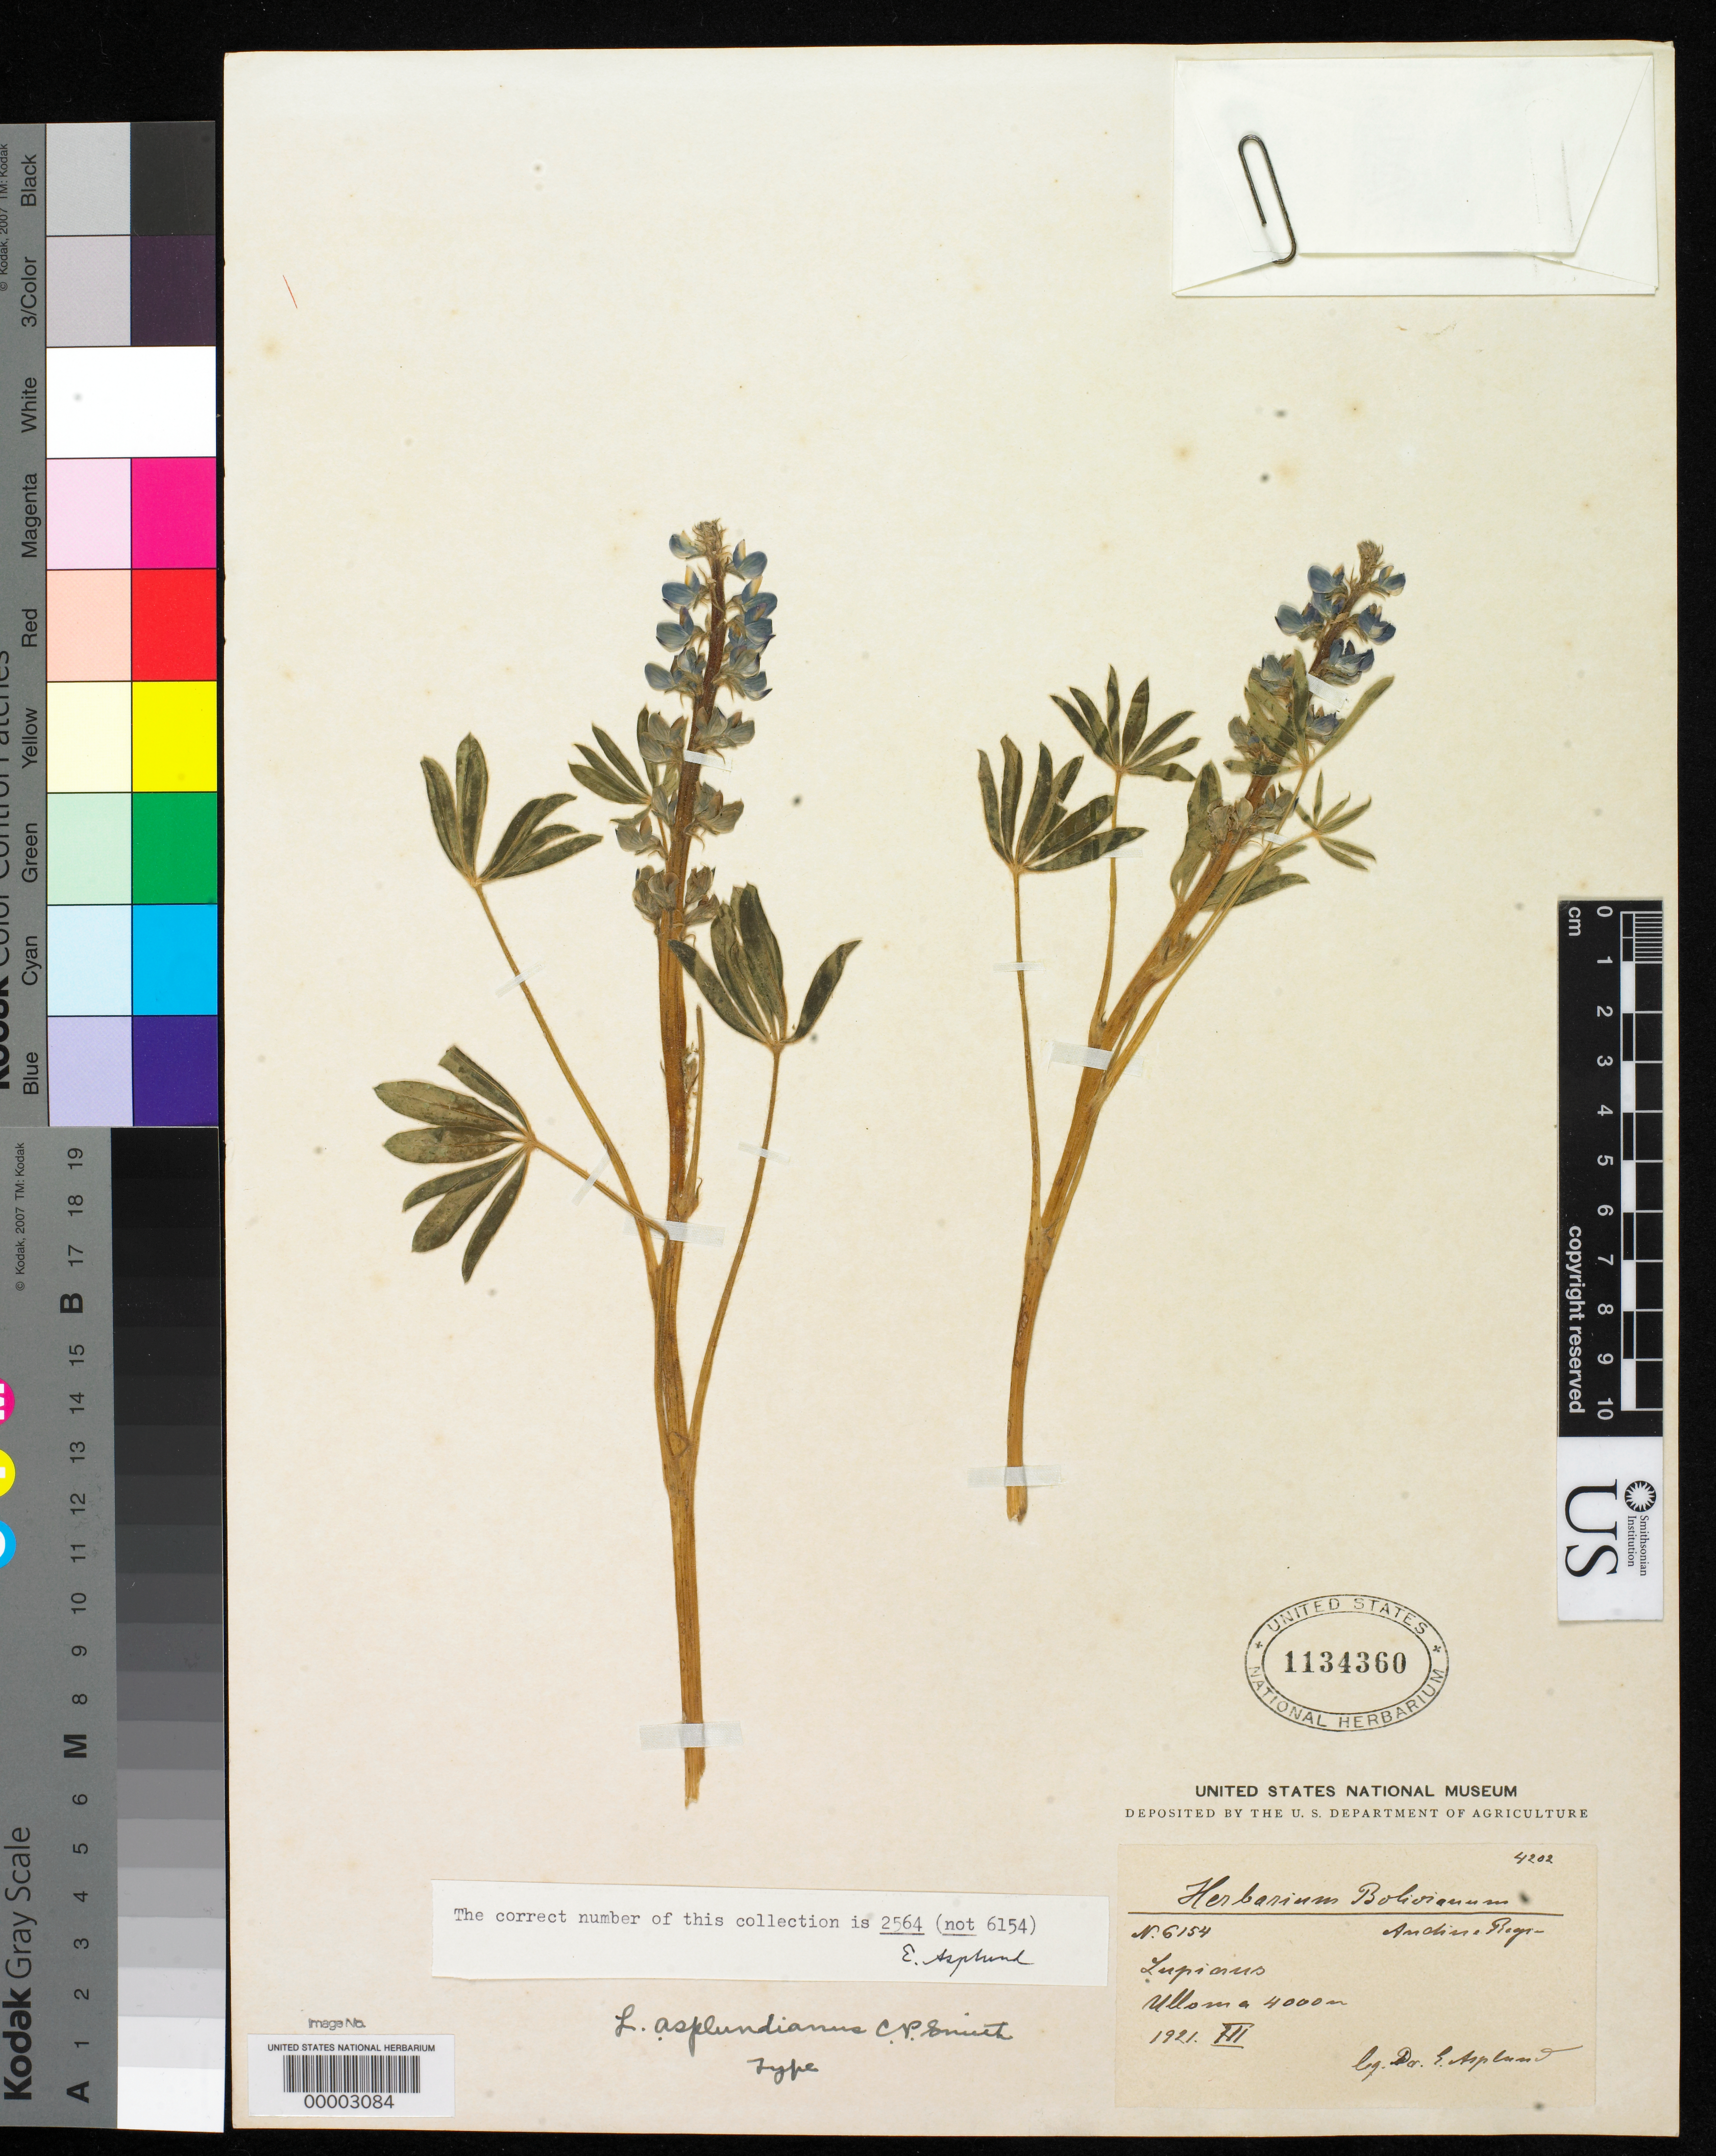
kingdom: Plantae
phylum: Tracheophyta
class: Magnoliopsida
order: Fabales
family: Fabaceae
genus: Lupinus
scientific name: Lupinus asplundianus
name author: C.P. Sm.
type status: Holotype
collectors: E. Asplund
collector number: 6154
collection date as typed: Mar 1921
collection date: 1921-03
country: Bolivia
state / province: La Paz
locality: UlLoma.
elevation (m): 4000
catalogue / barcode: US 1134360